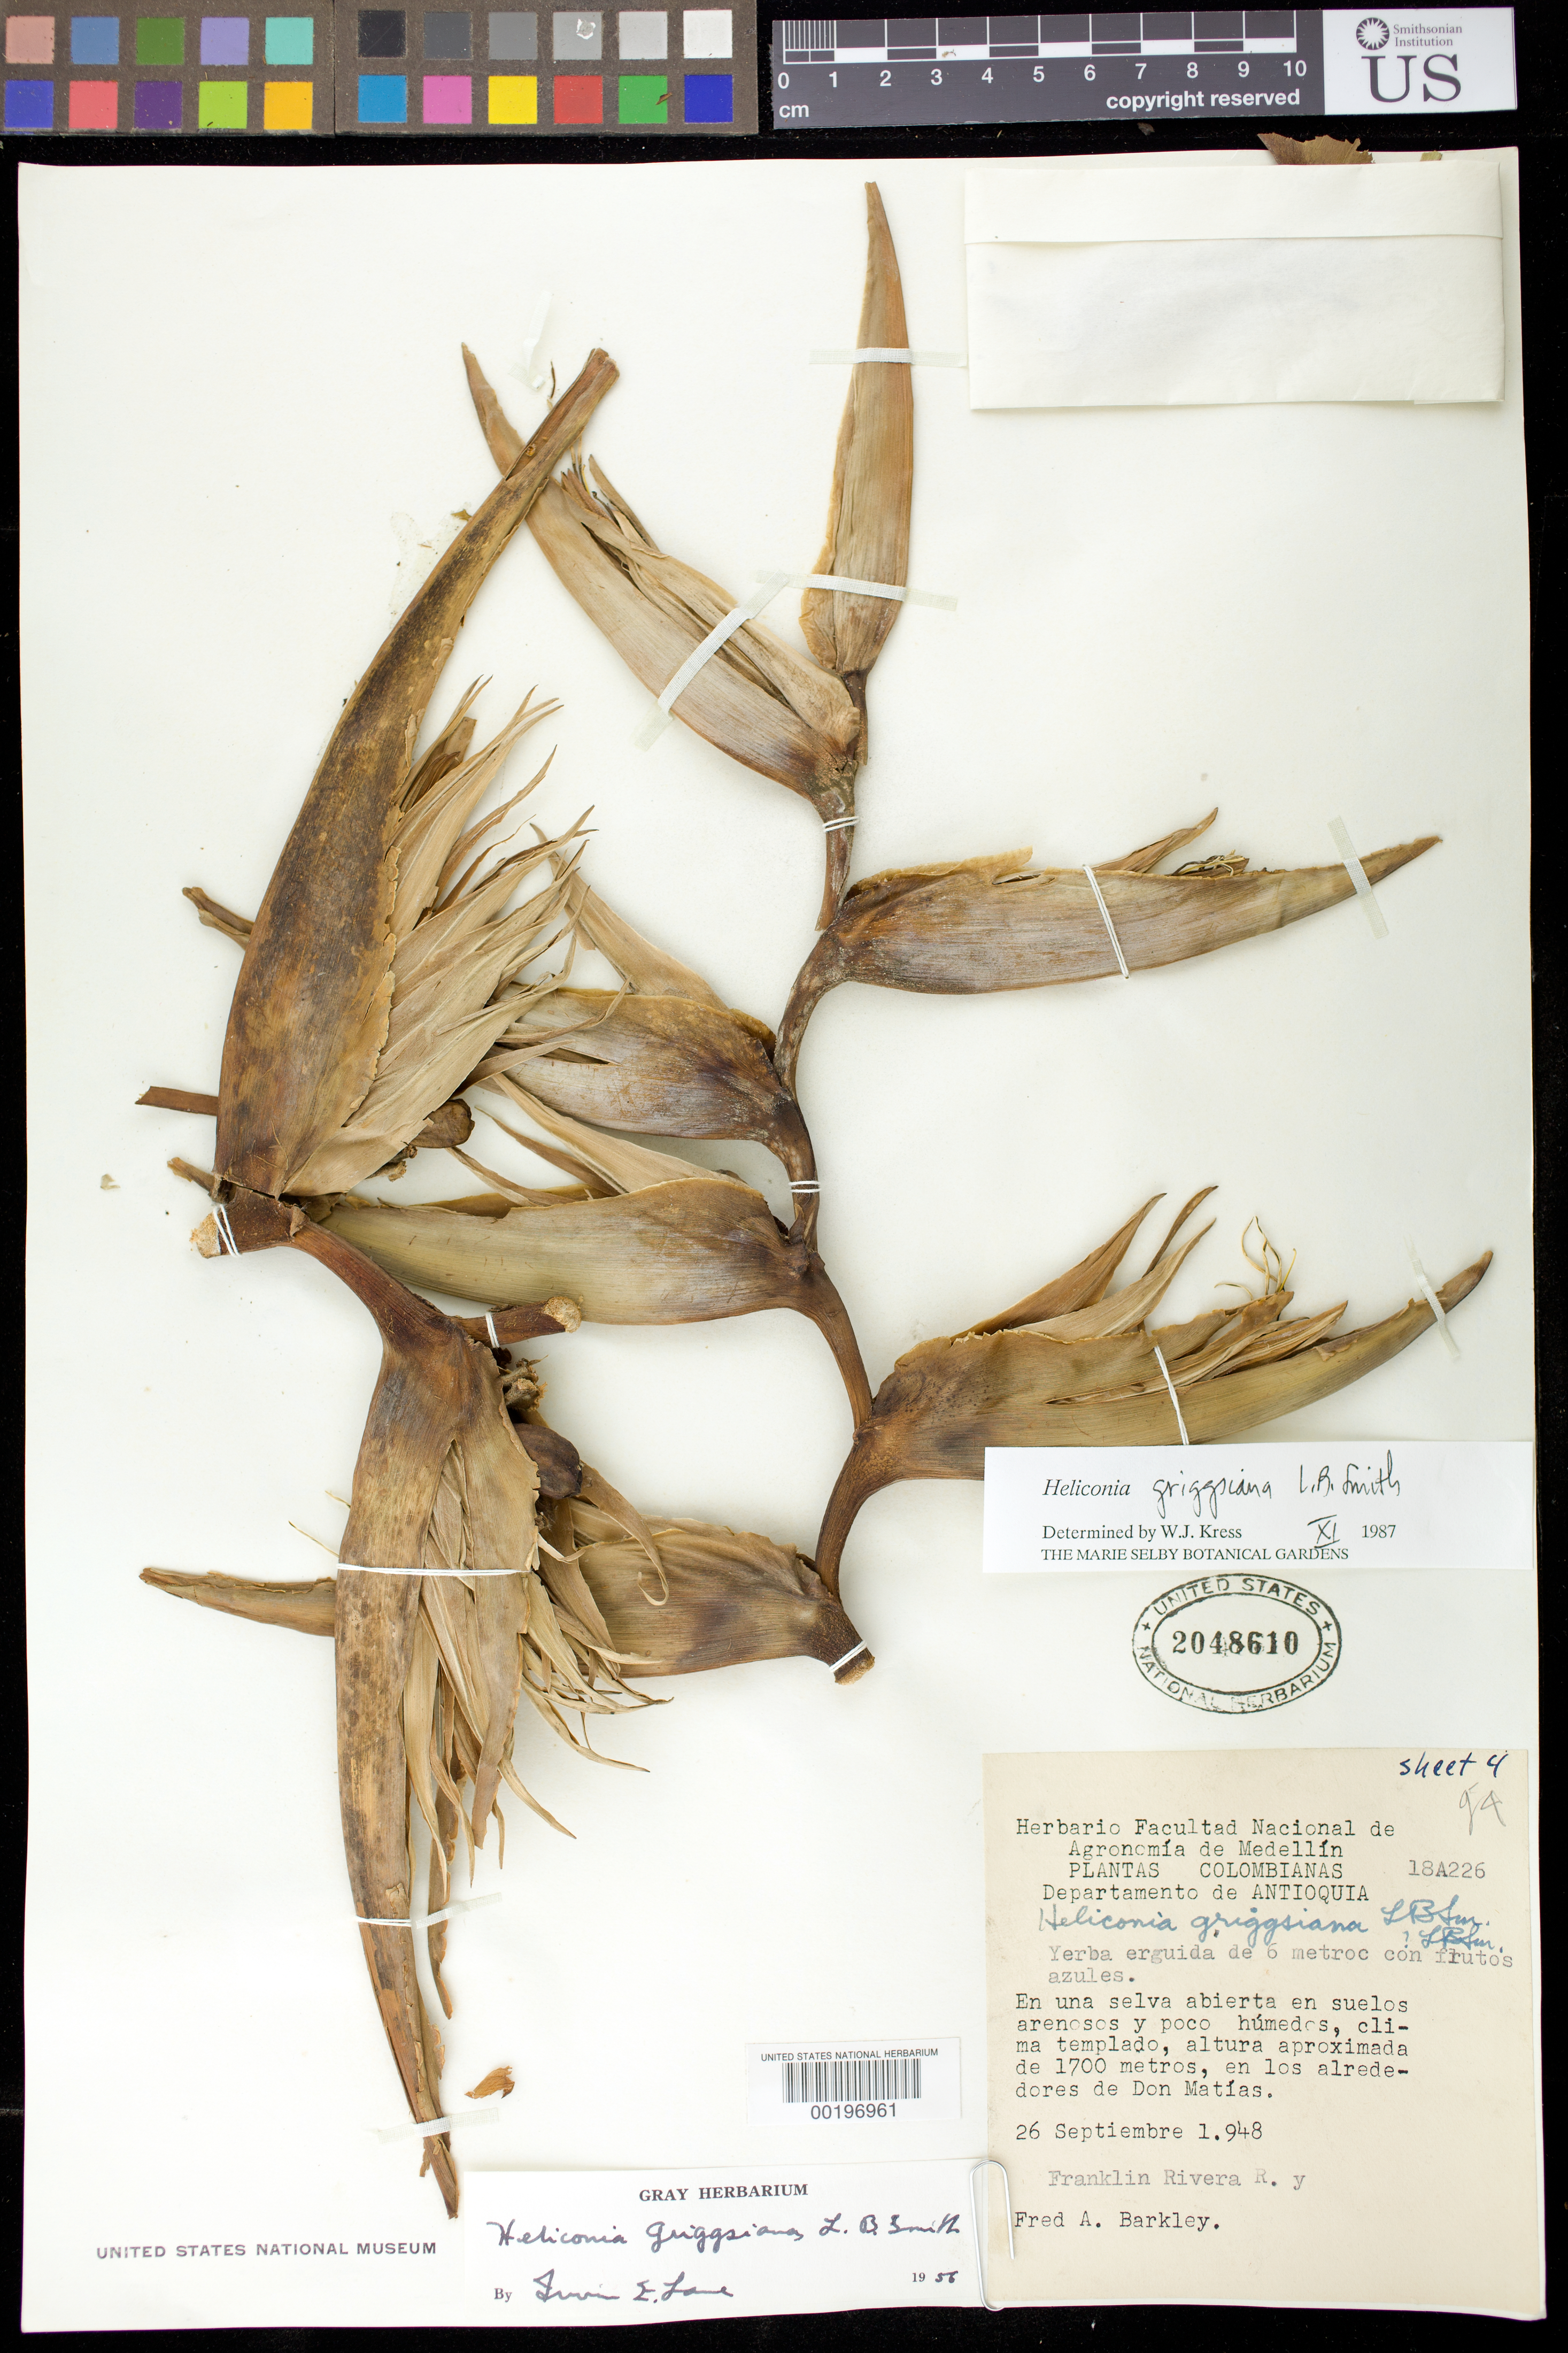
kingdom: Plantae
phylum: Tracheophyta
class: Liliopsida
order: Zingiberales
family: Heliconiaceae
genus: Heliconia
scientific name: Heliconia griggsiana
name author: L.B. Sm.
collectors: F. Rivera R. & F. A. Barkley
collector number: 18a226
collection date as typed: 26 Sep 1948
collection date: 1948-09-26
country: Colombia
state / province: Antioquia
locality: Environs of Don Matias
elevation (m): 1700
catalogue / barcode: US 2048610